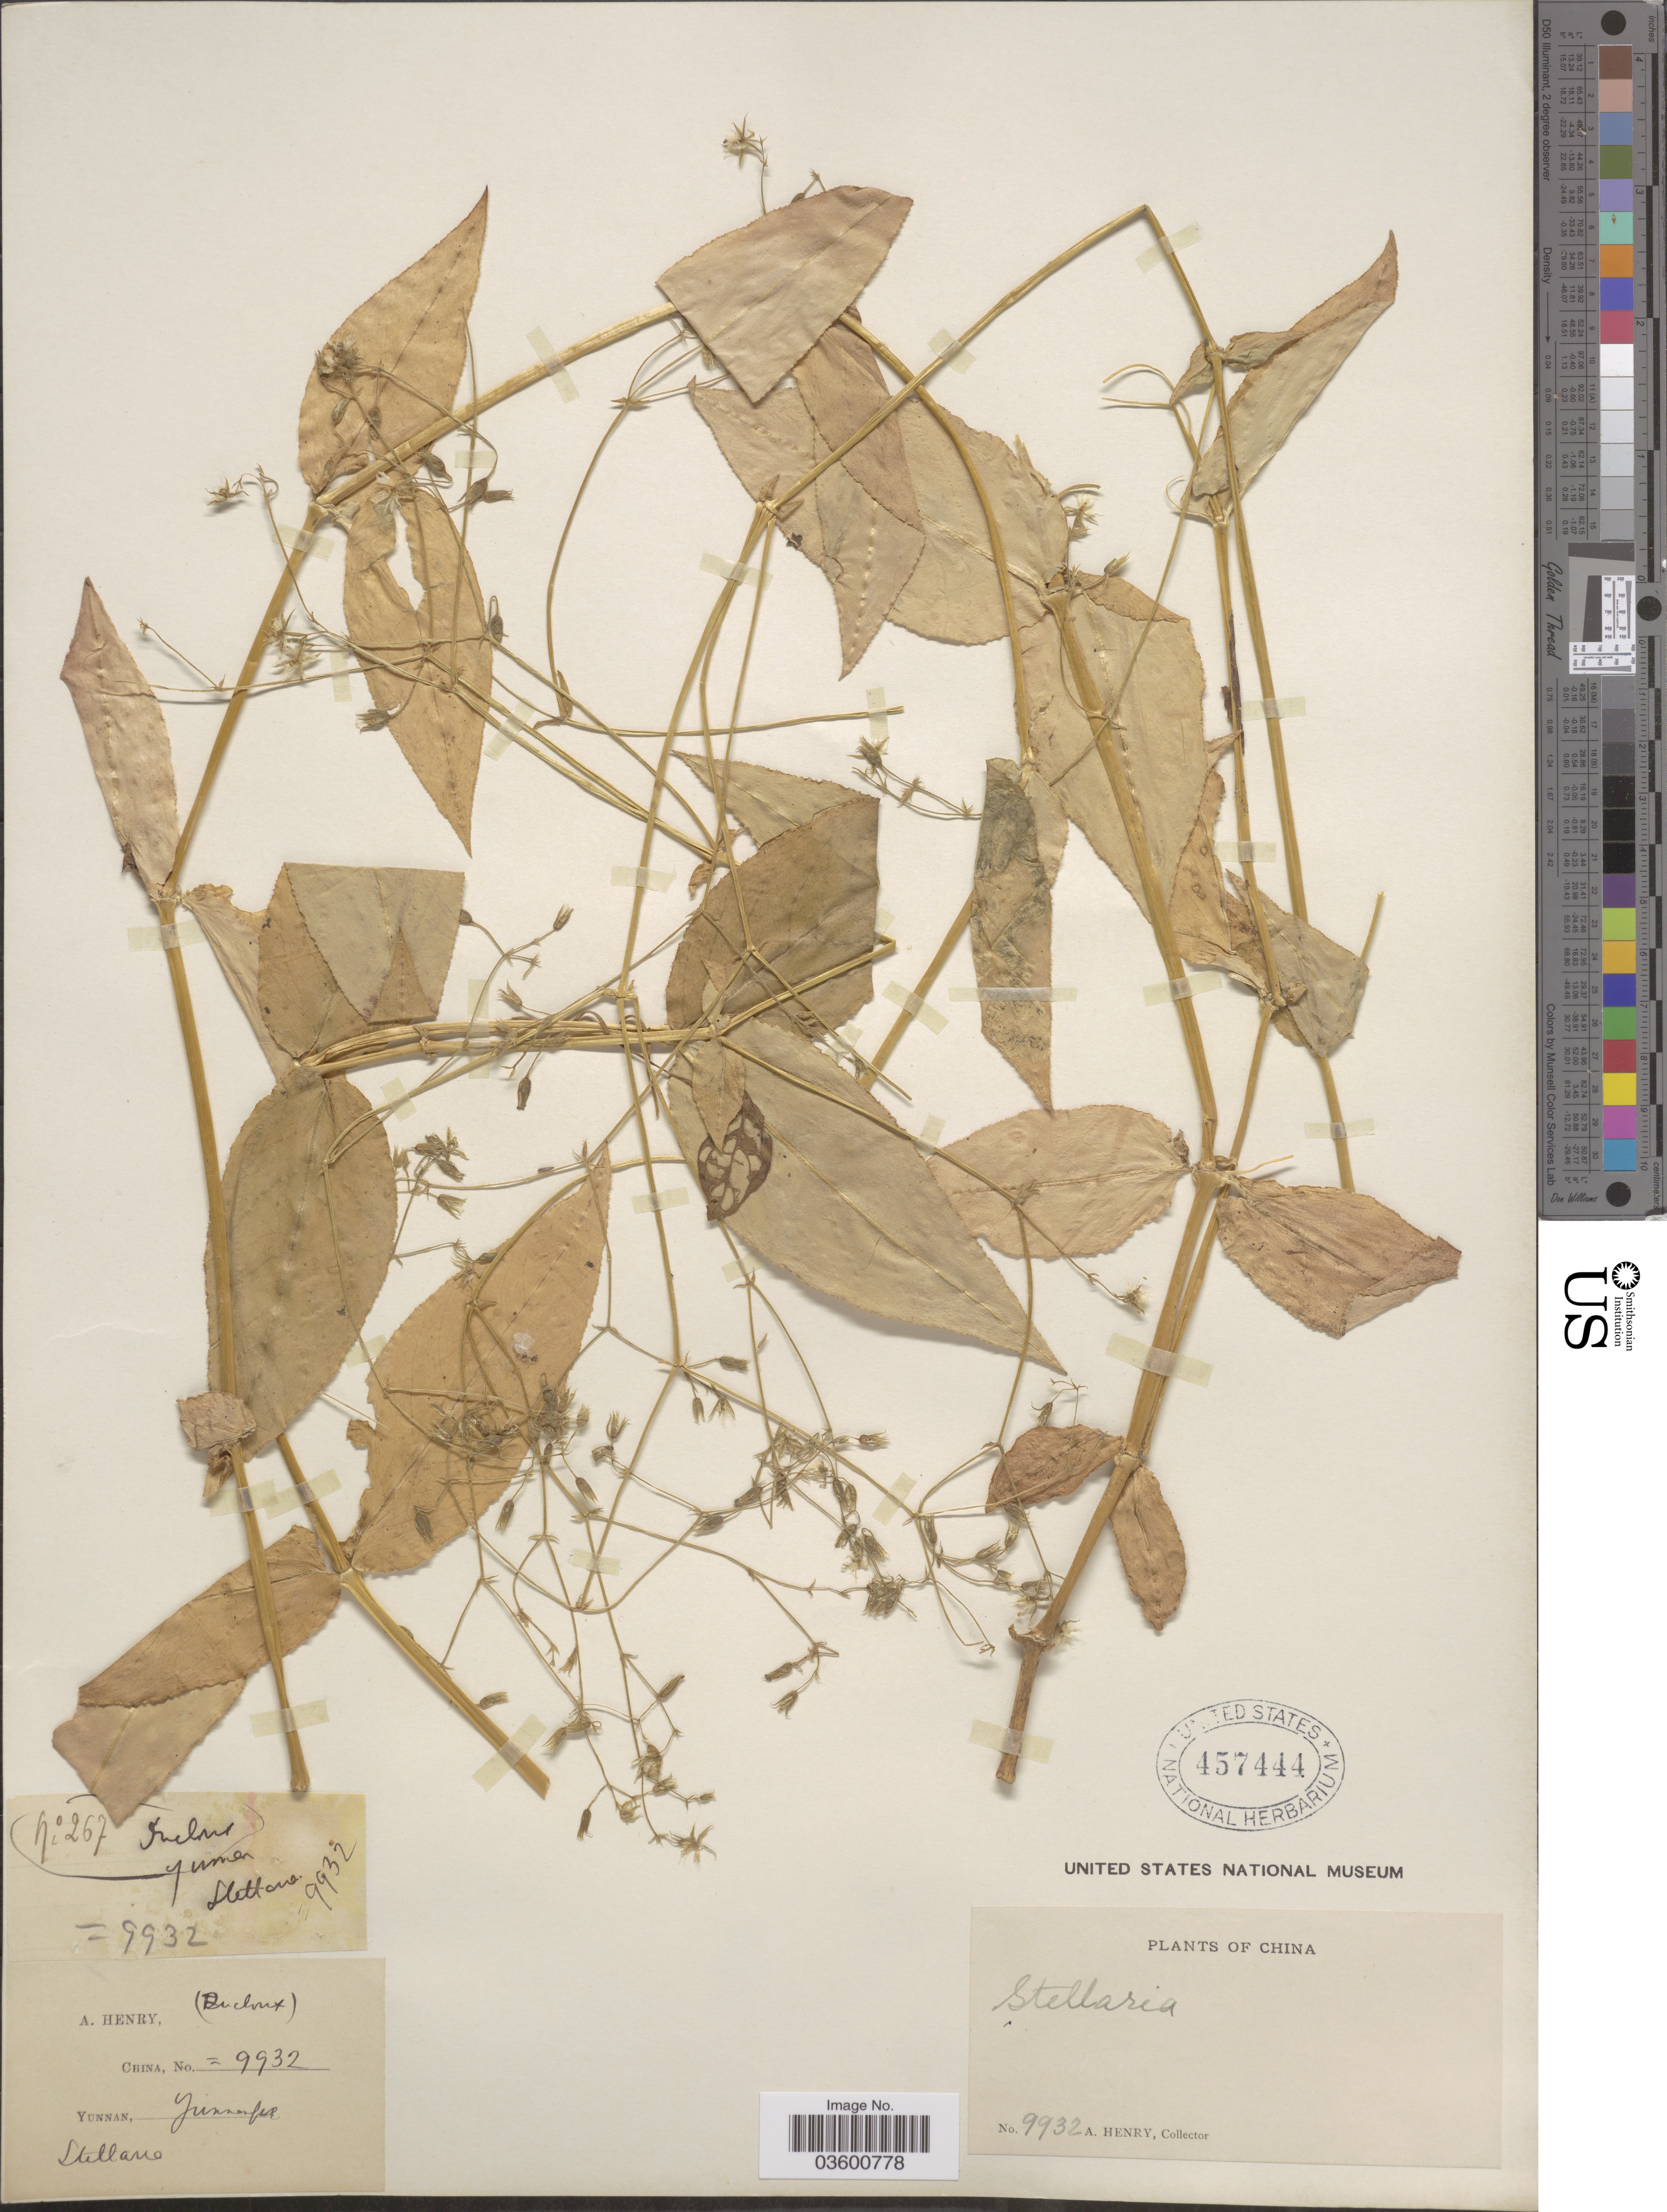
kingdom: Plantae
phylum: Tracheophyta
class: Magnoliopsida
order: Caryophyllales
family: Caryophyllaceae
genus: Stellaria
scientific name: Stellaria sp.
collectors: A. Henry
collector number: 9932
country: China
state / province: Yunnan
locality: Yunnanfu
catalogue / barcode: US 457444